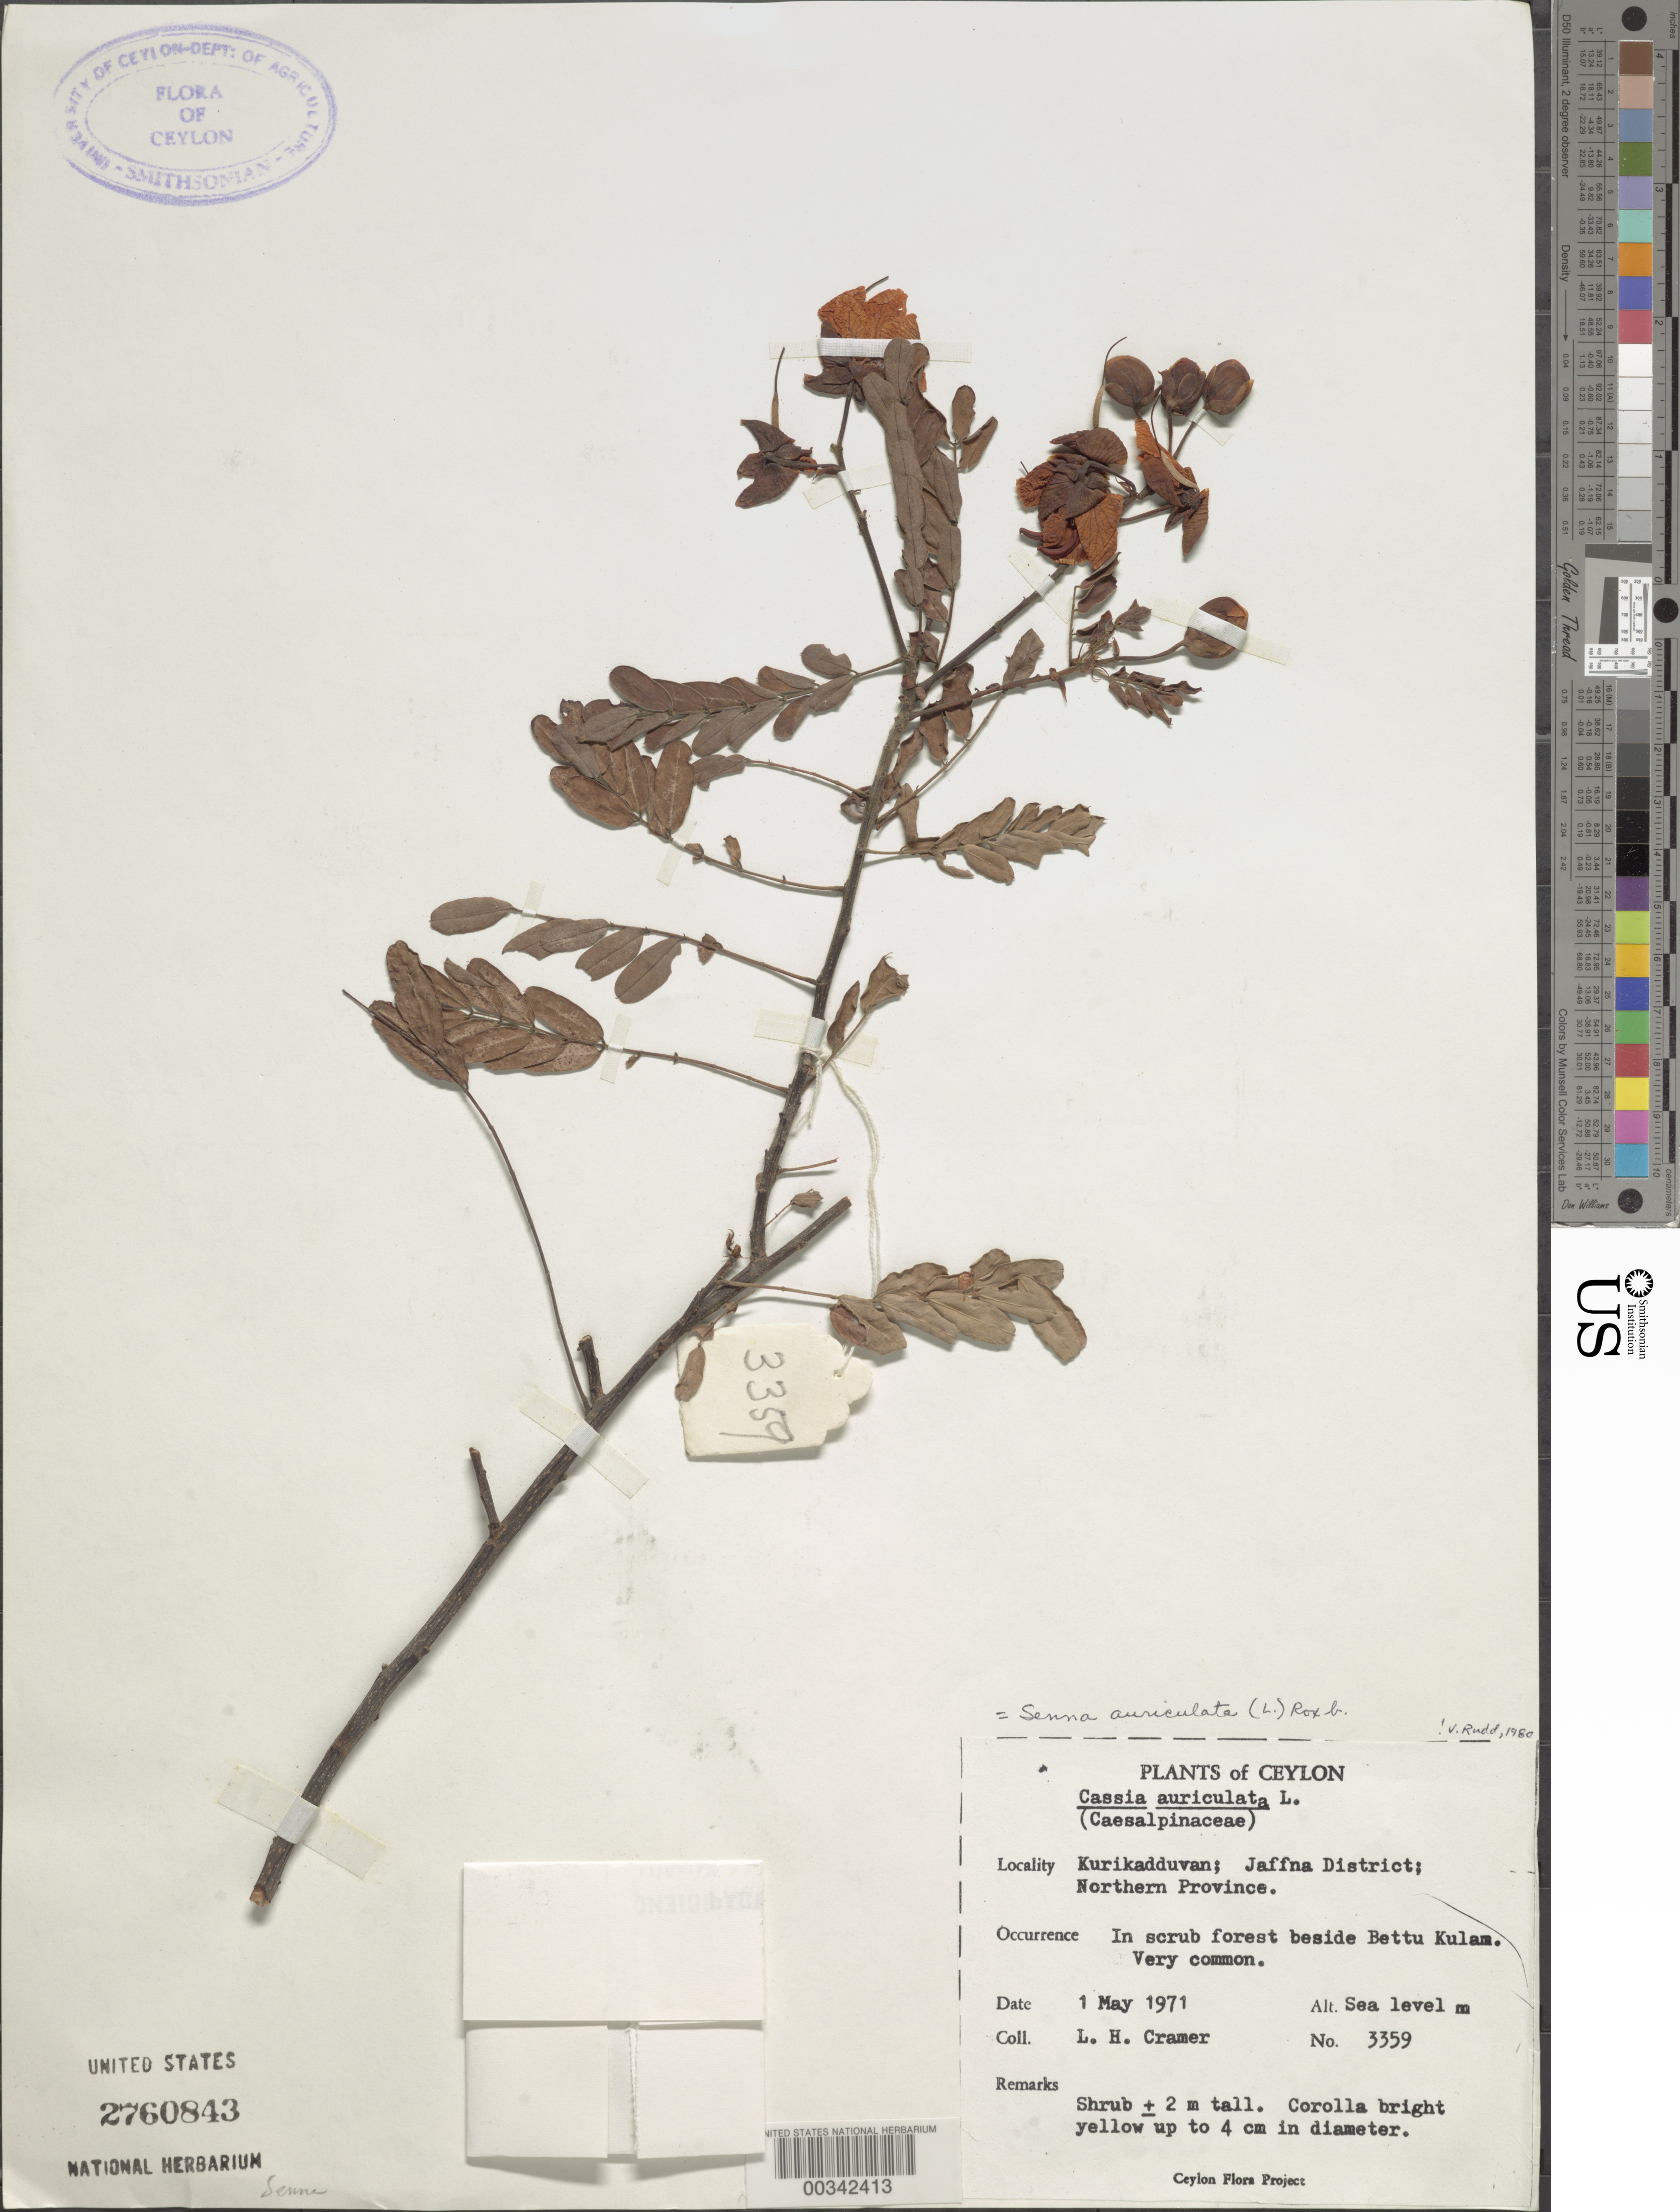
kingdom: Plantae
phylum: Tracheophyta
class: Magnoliopsida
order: Fabales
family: Fabaceae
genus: Senna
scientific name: Senna auriculata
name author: (L.) Roxb.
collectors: L. H. Cramer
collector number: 3359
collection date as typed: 01 May 1971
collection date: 1971-05-01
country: Sri Lanka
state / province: Northern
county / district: Jaffna Dist.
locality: Kurikadduvan; beside bettu kulam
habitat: Scrub forest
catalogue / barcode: US 2760843